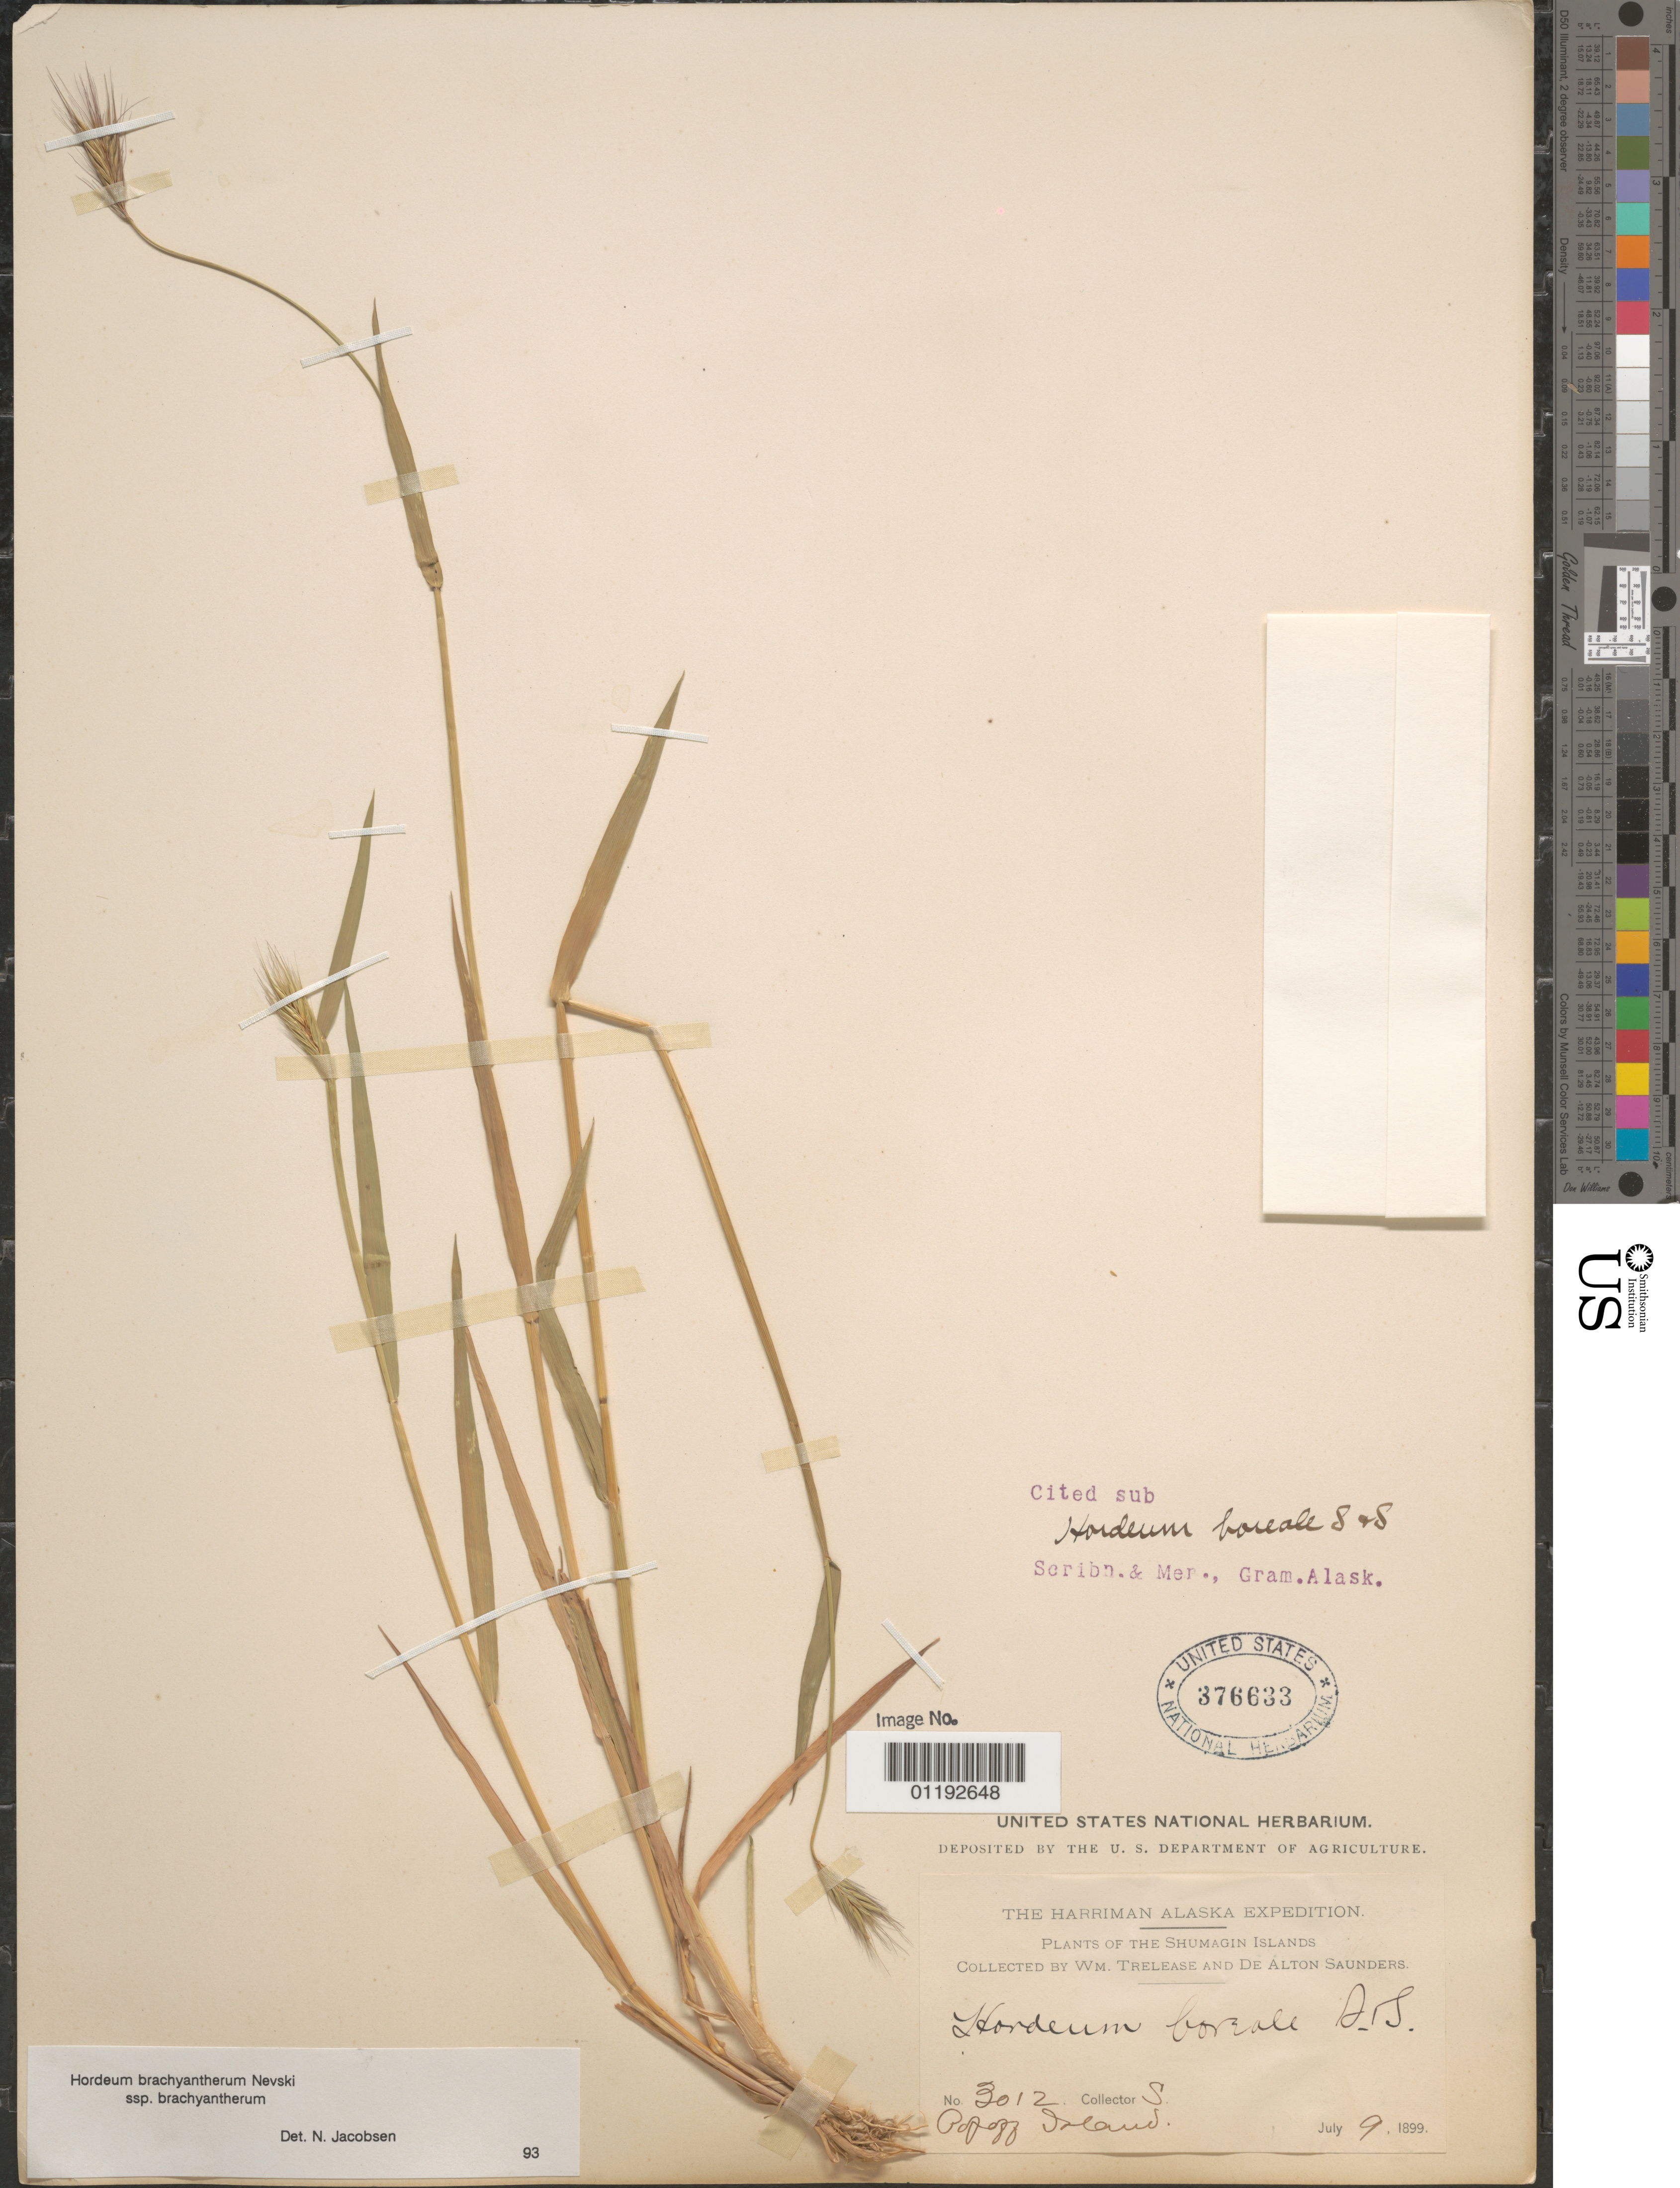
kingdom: Plantae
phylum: Tracheophyta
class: Liliopsida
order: Poales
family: Poaceae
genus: Hordeum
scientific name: Hordeum brachyantherum subsp. brachyantherum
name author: Nevski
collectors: W. Trelease & D. Saunders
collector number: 3012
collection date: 1899-07-09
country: United States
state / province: Alaska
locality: Popoff Island.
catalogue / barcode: US 376633